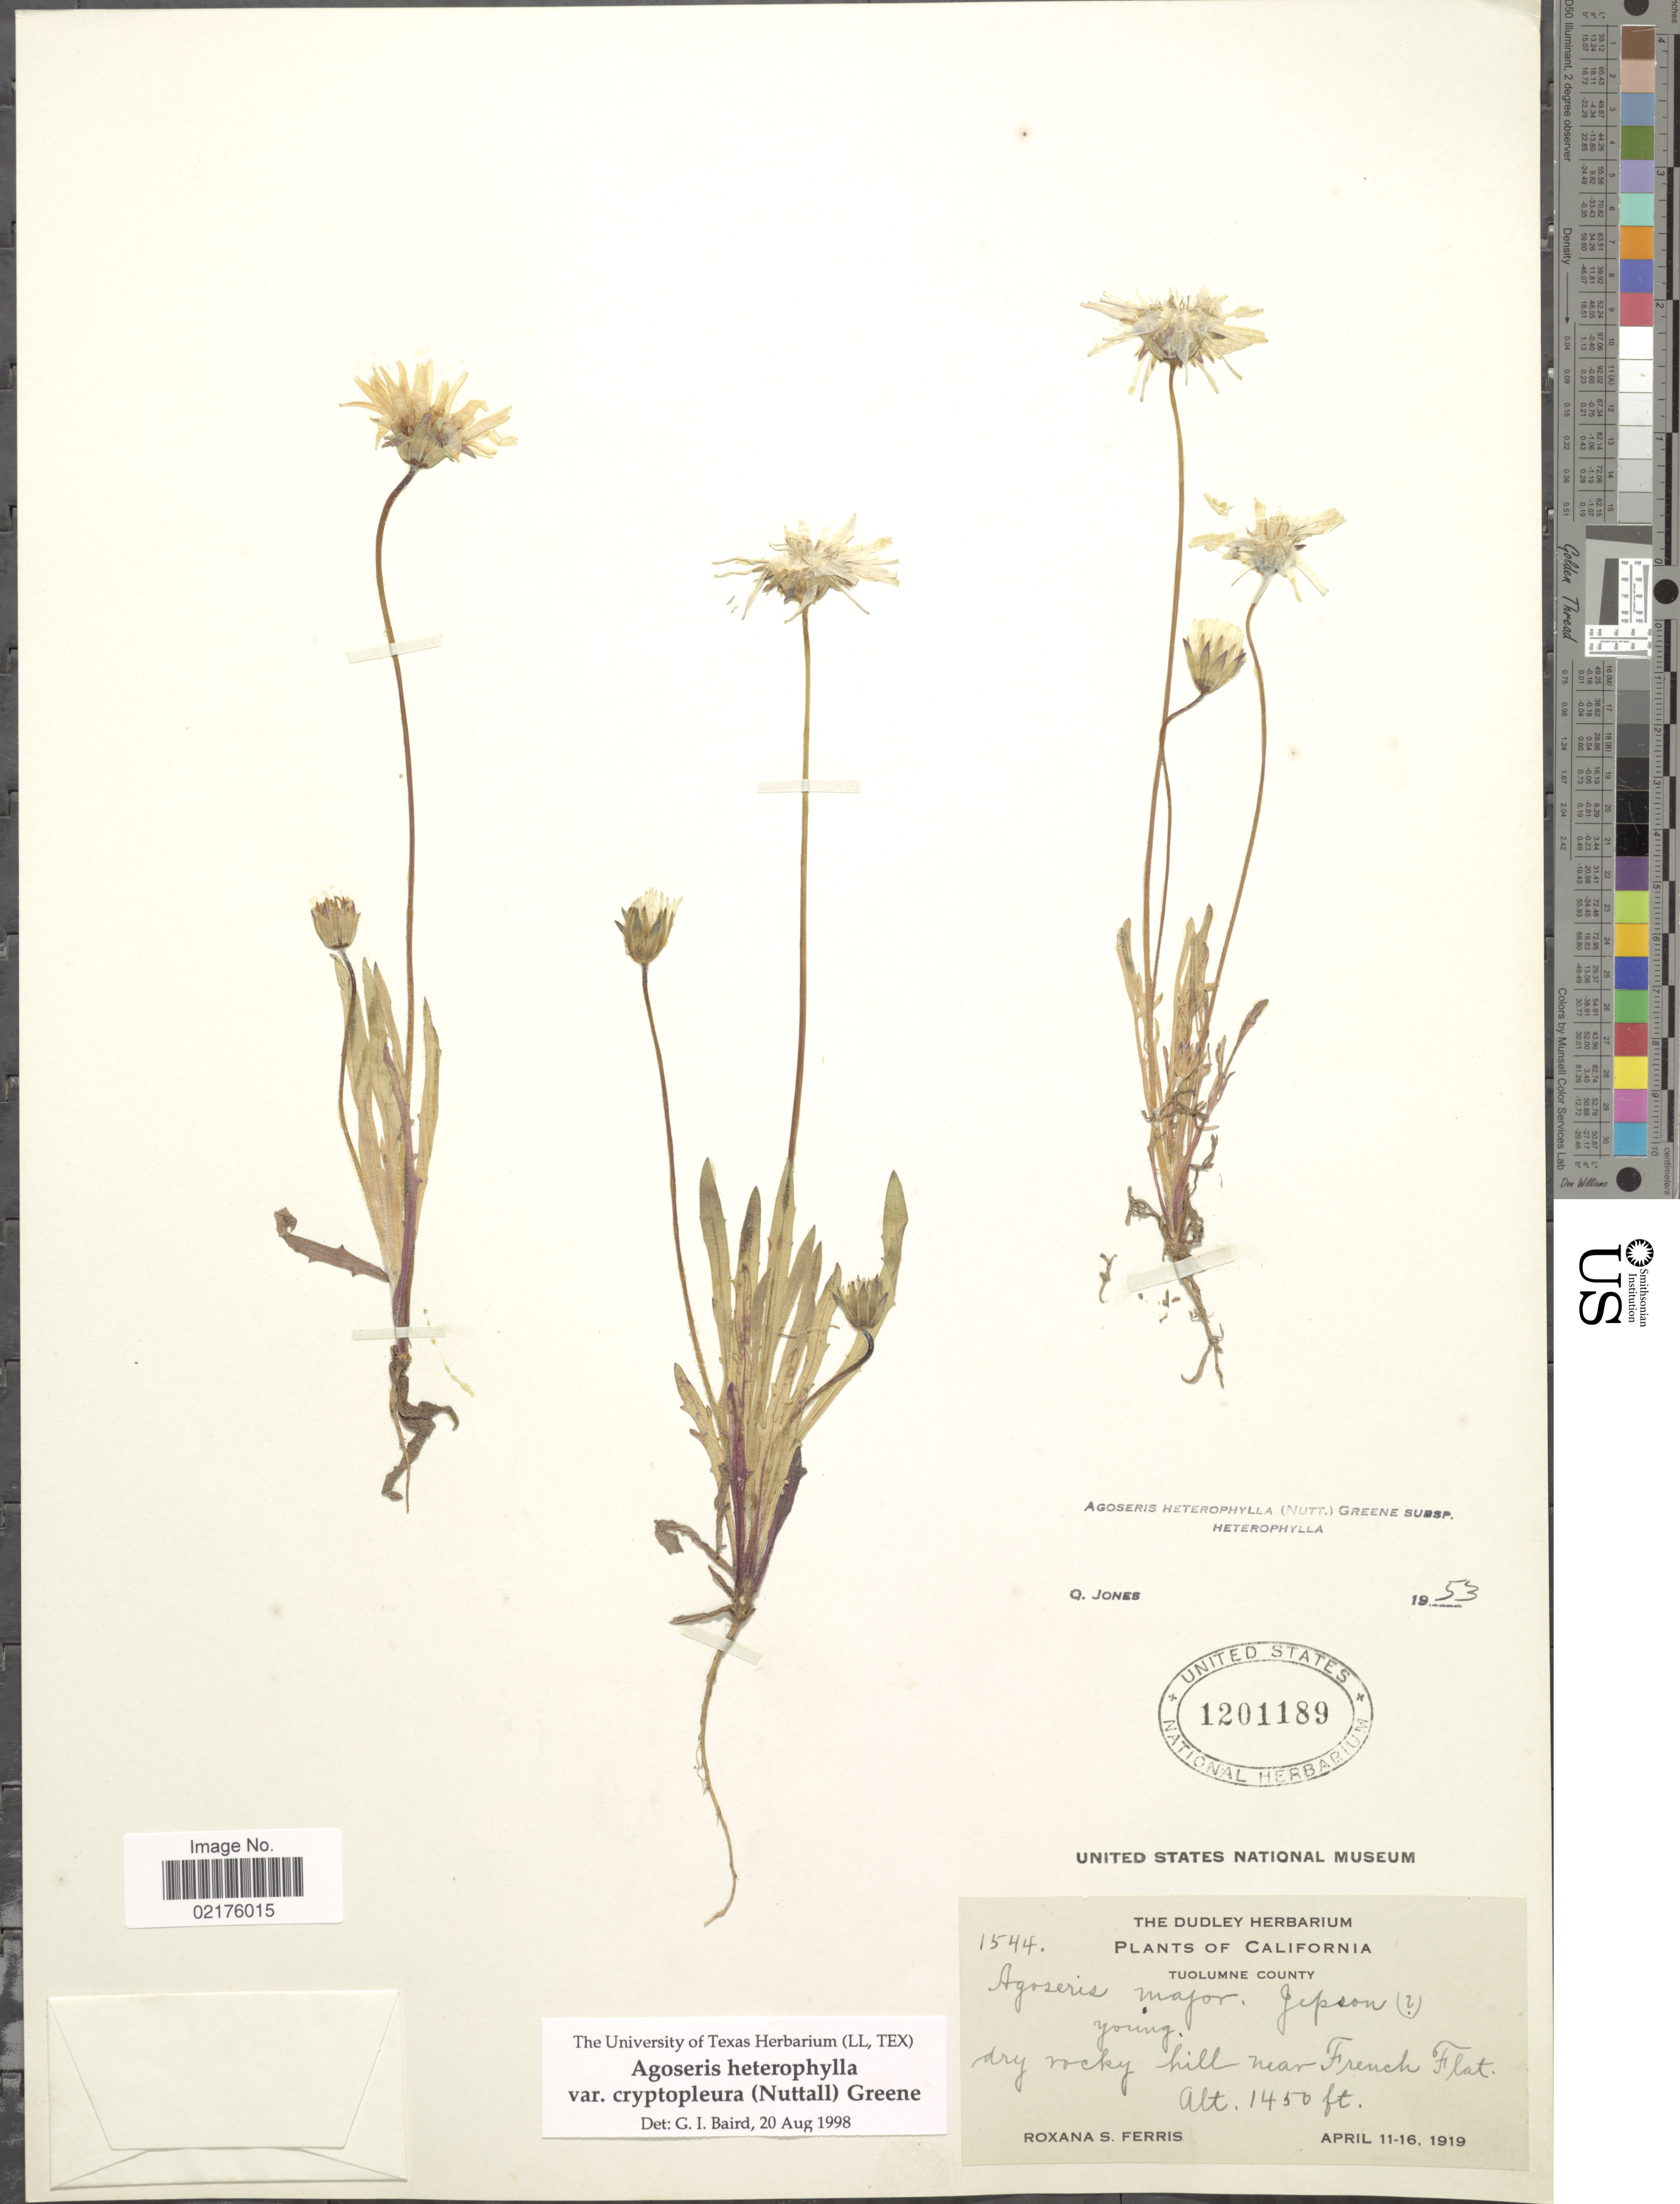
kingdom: Plantae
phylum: Tracheophyta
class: Magnoliopsida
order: Asterales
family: Asteraceae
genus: Agoseris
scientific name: Agoseris heterophylla var. cryptopleura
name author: (Nutt.) Greene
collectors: R. S. Ferris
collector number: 1544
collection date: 1919-04-11/1919-04-16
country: United States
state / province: California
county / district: Tuolumne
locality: Tuolumne County, dry rocky hill near French Flat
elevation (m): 442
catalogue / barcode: US 1201189